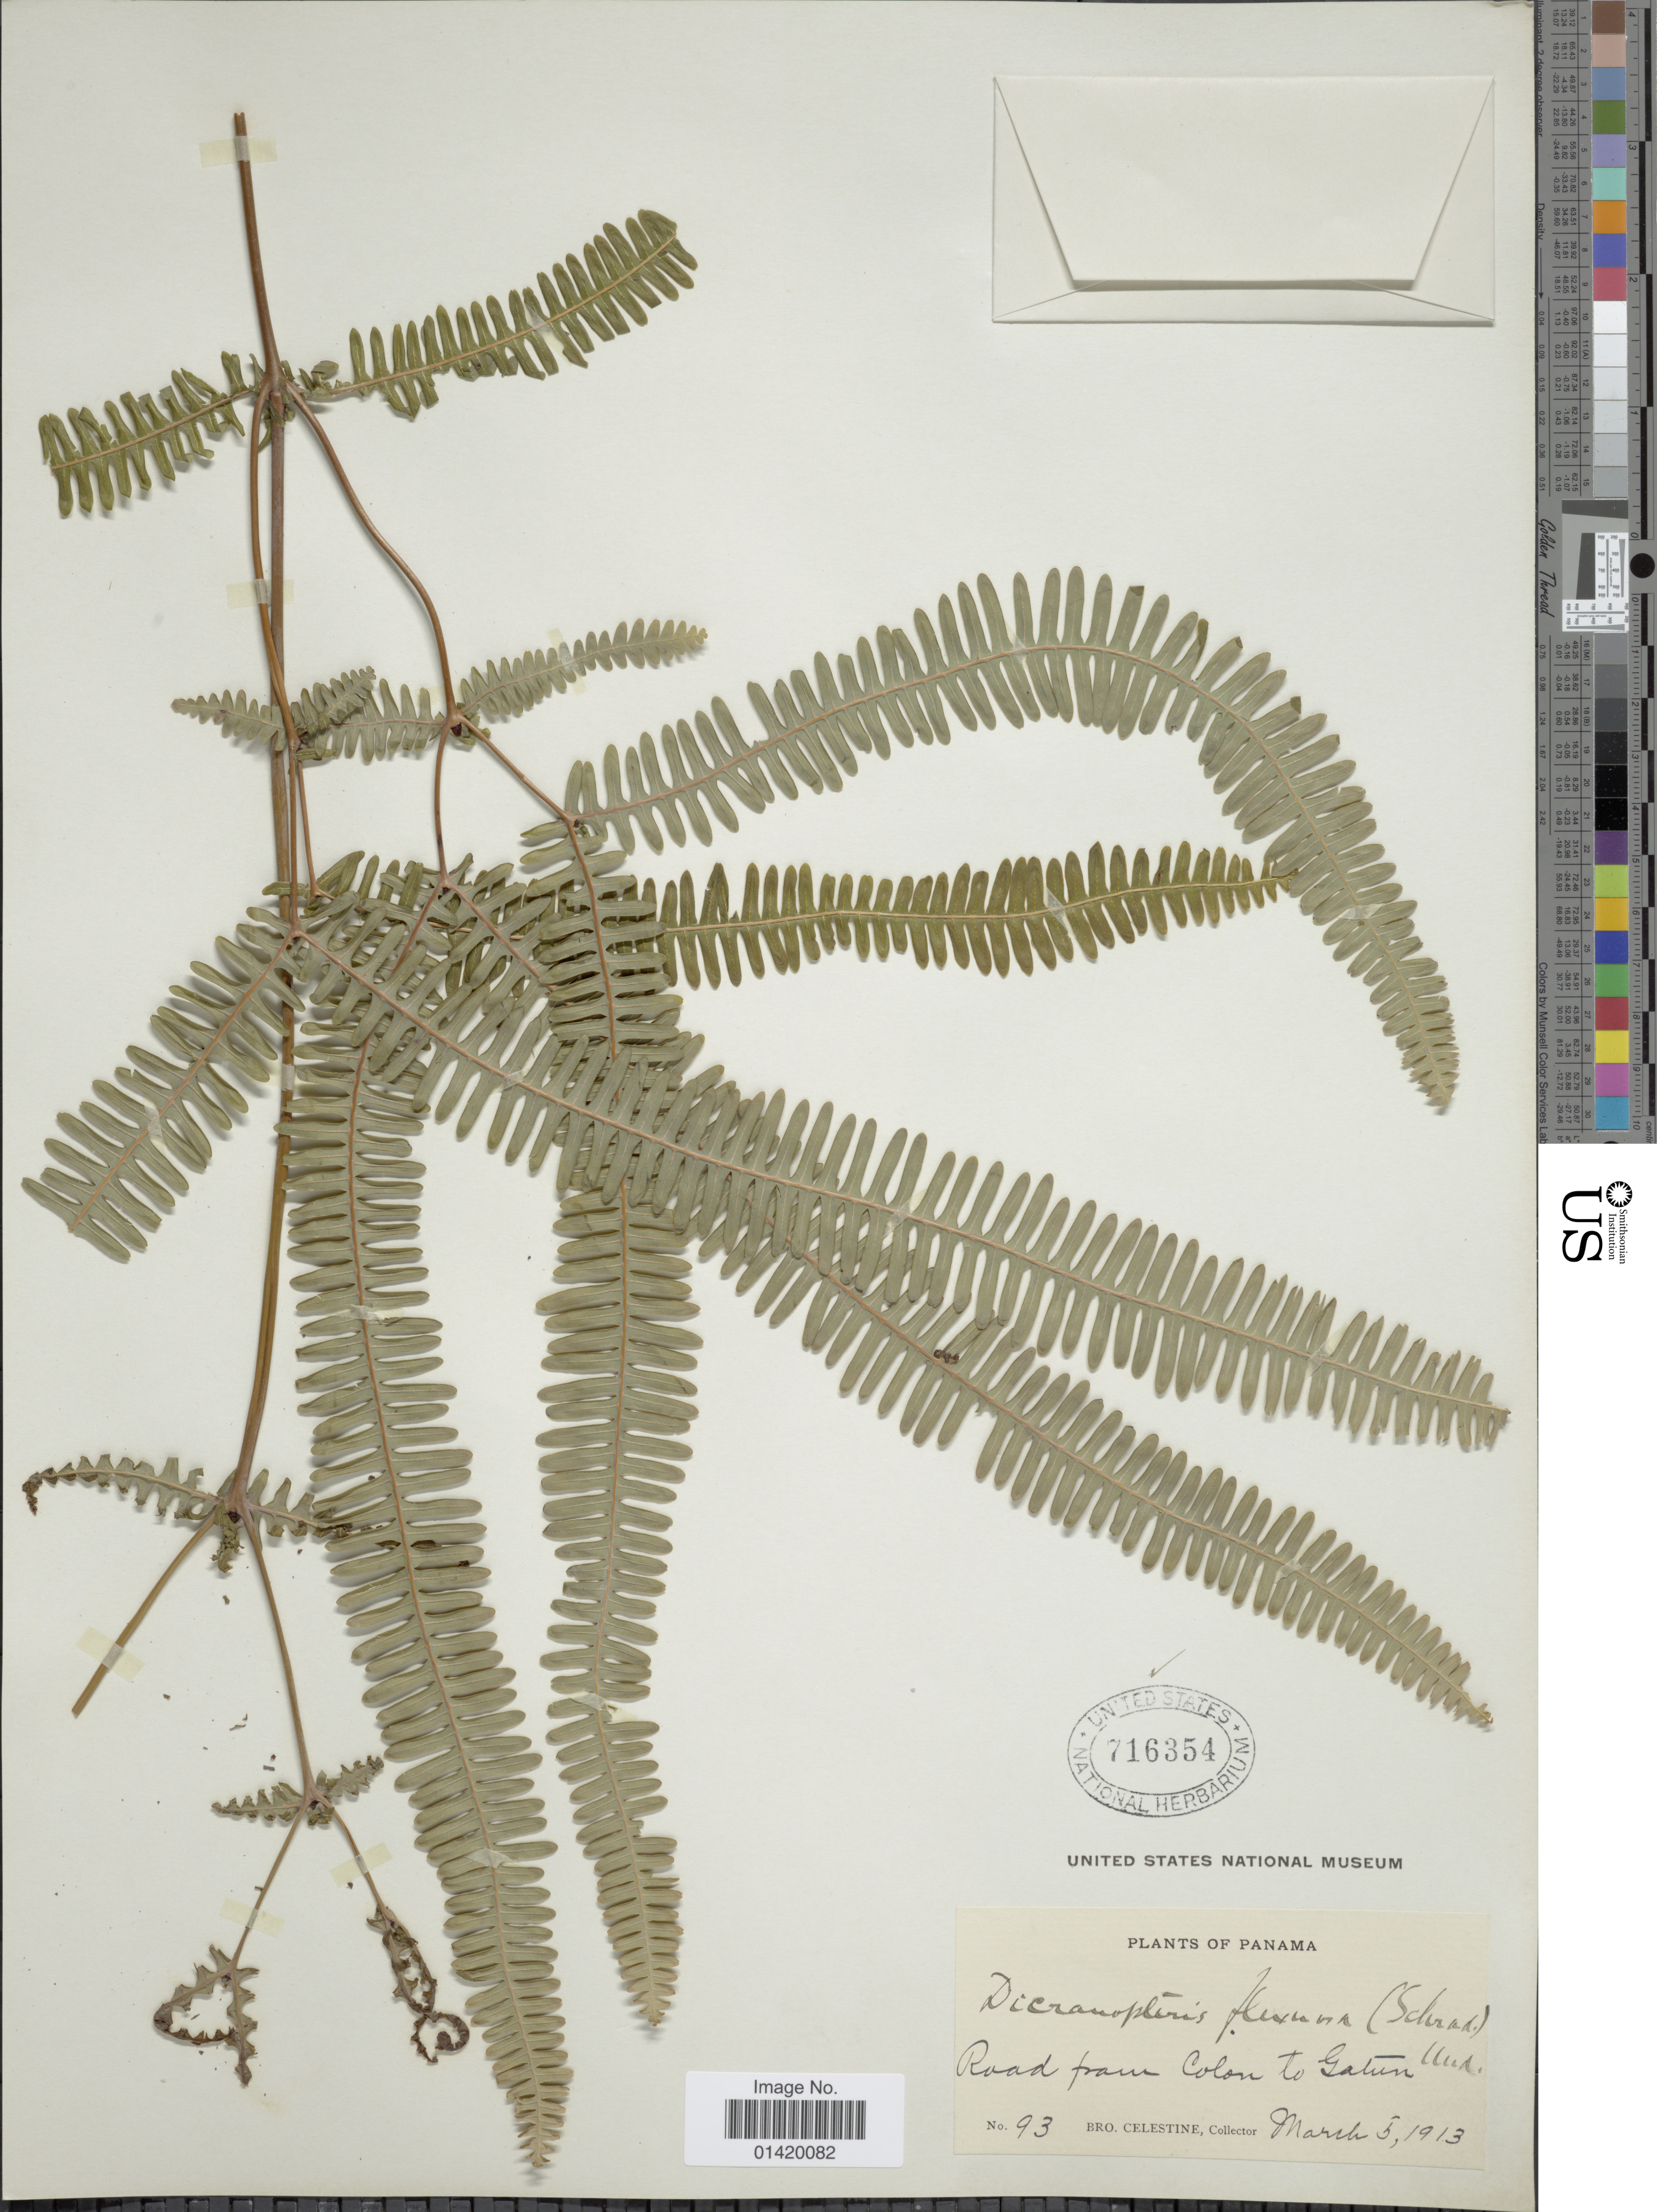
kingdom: Plantae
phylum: Tracheophyta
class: Polypodiopsida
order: Gleicheniales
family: Gleicheniaceae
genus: Dicranopteris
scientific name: Dicranopteris flexuosa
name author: (Schrad.) Underw.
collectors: B. Celestino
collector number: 93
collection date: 1913-03-05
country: Panama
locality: Road from Canal to Gatun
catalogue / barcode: US 716354